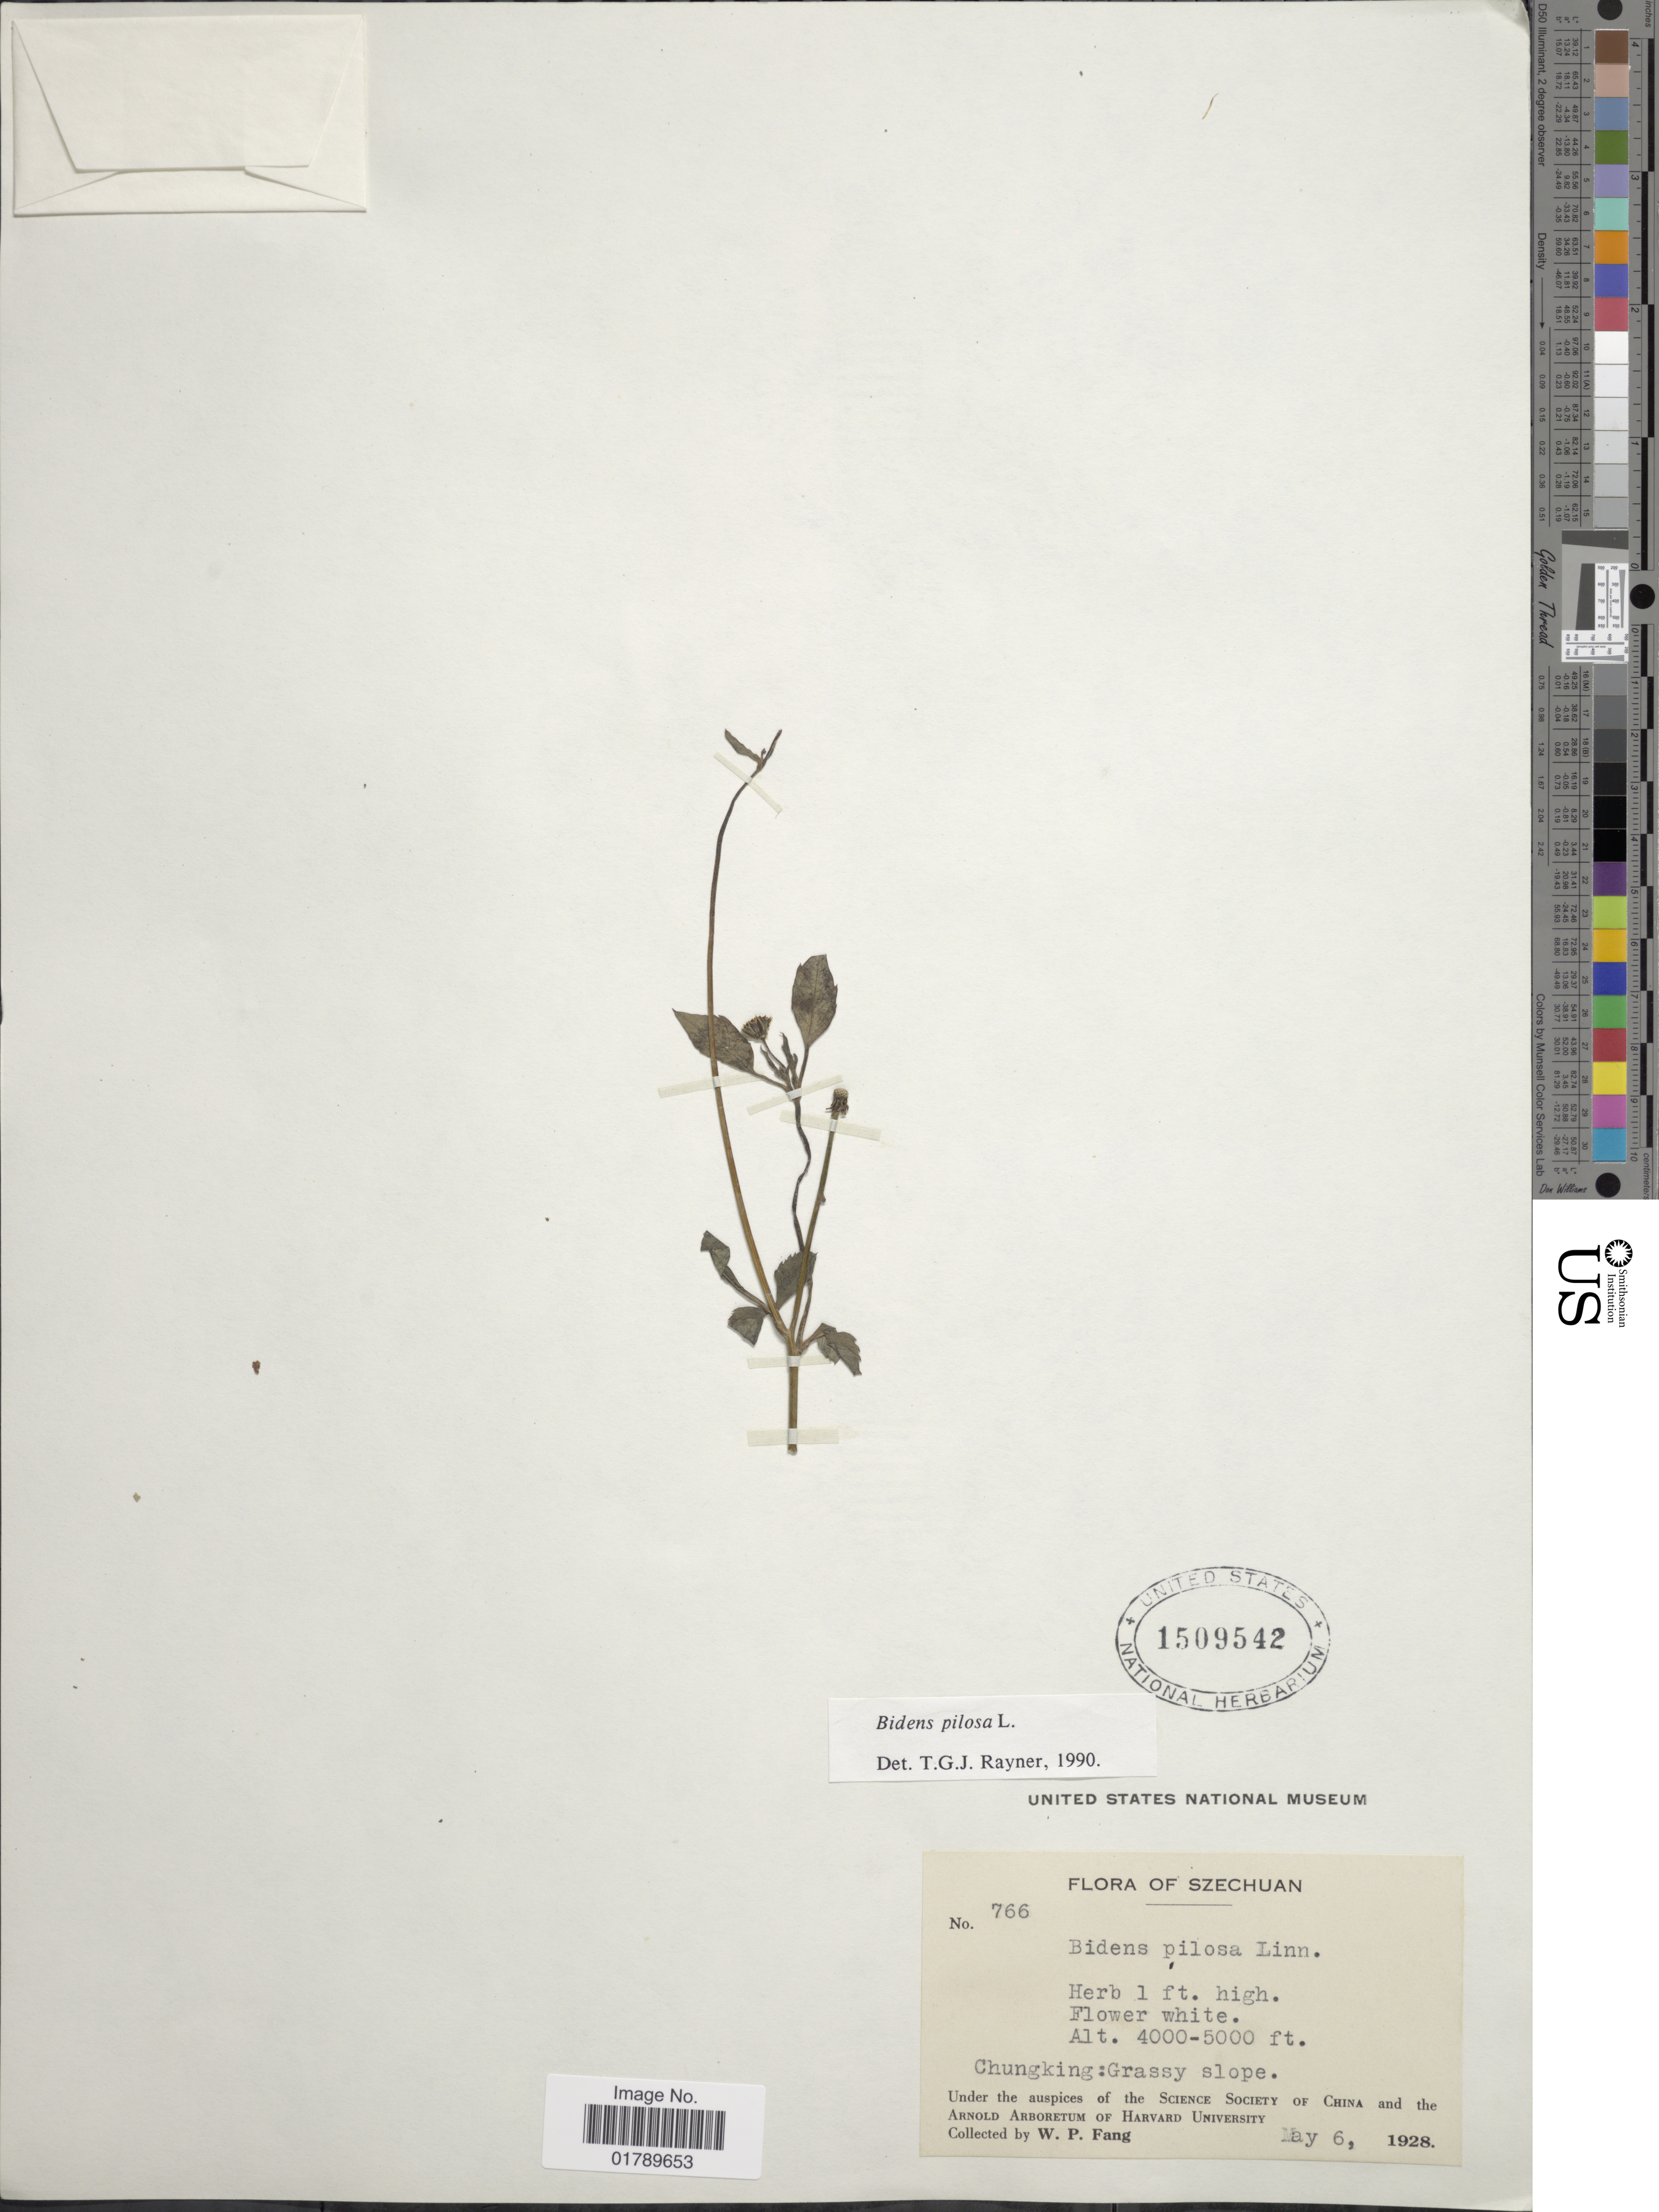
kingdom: Plantae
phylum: Tracheophyta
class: Magnoliopsida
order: Asterales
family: Asteraceae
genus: Bidens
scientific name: Bidens pilosa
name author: L.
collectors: W. P. Fang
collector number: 766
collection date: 1928-05-06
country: China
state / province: Sichuan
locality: Szechuan. Chunking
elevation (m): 1219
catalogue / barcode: US 1509542